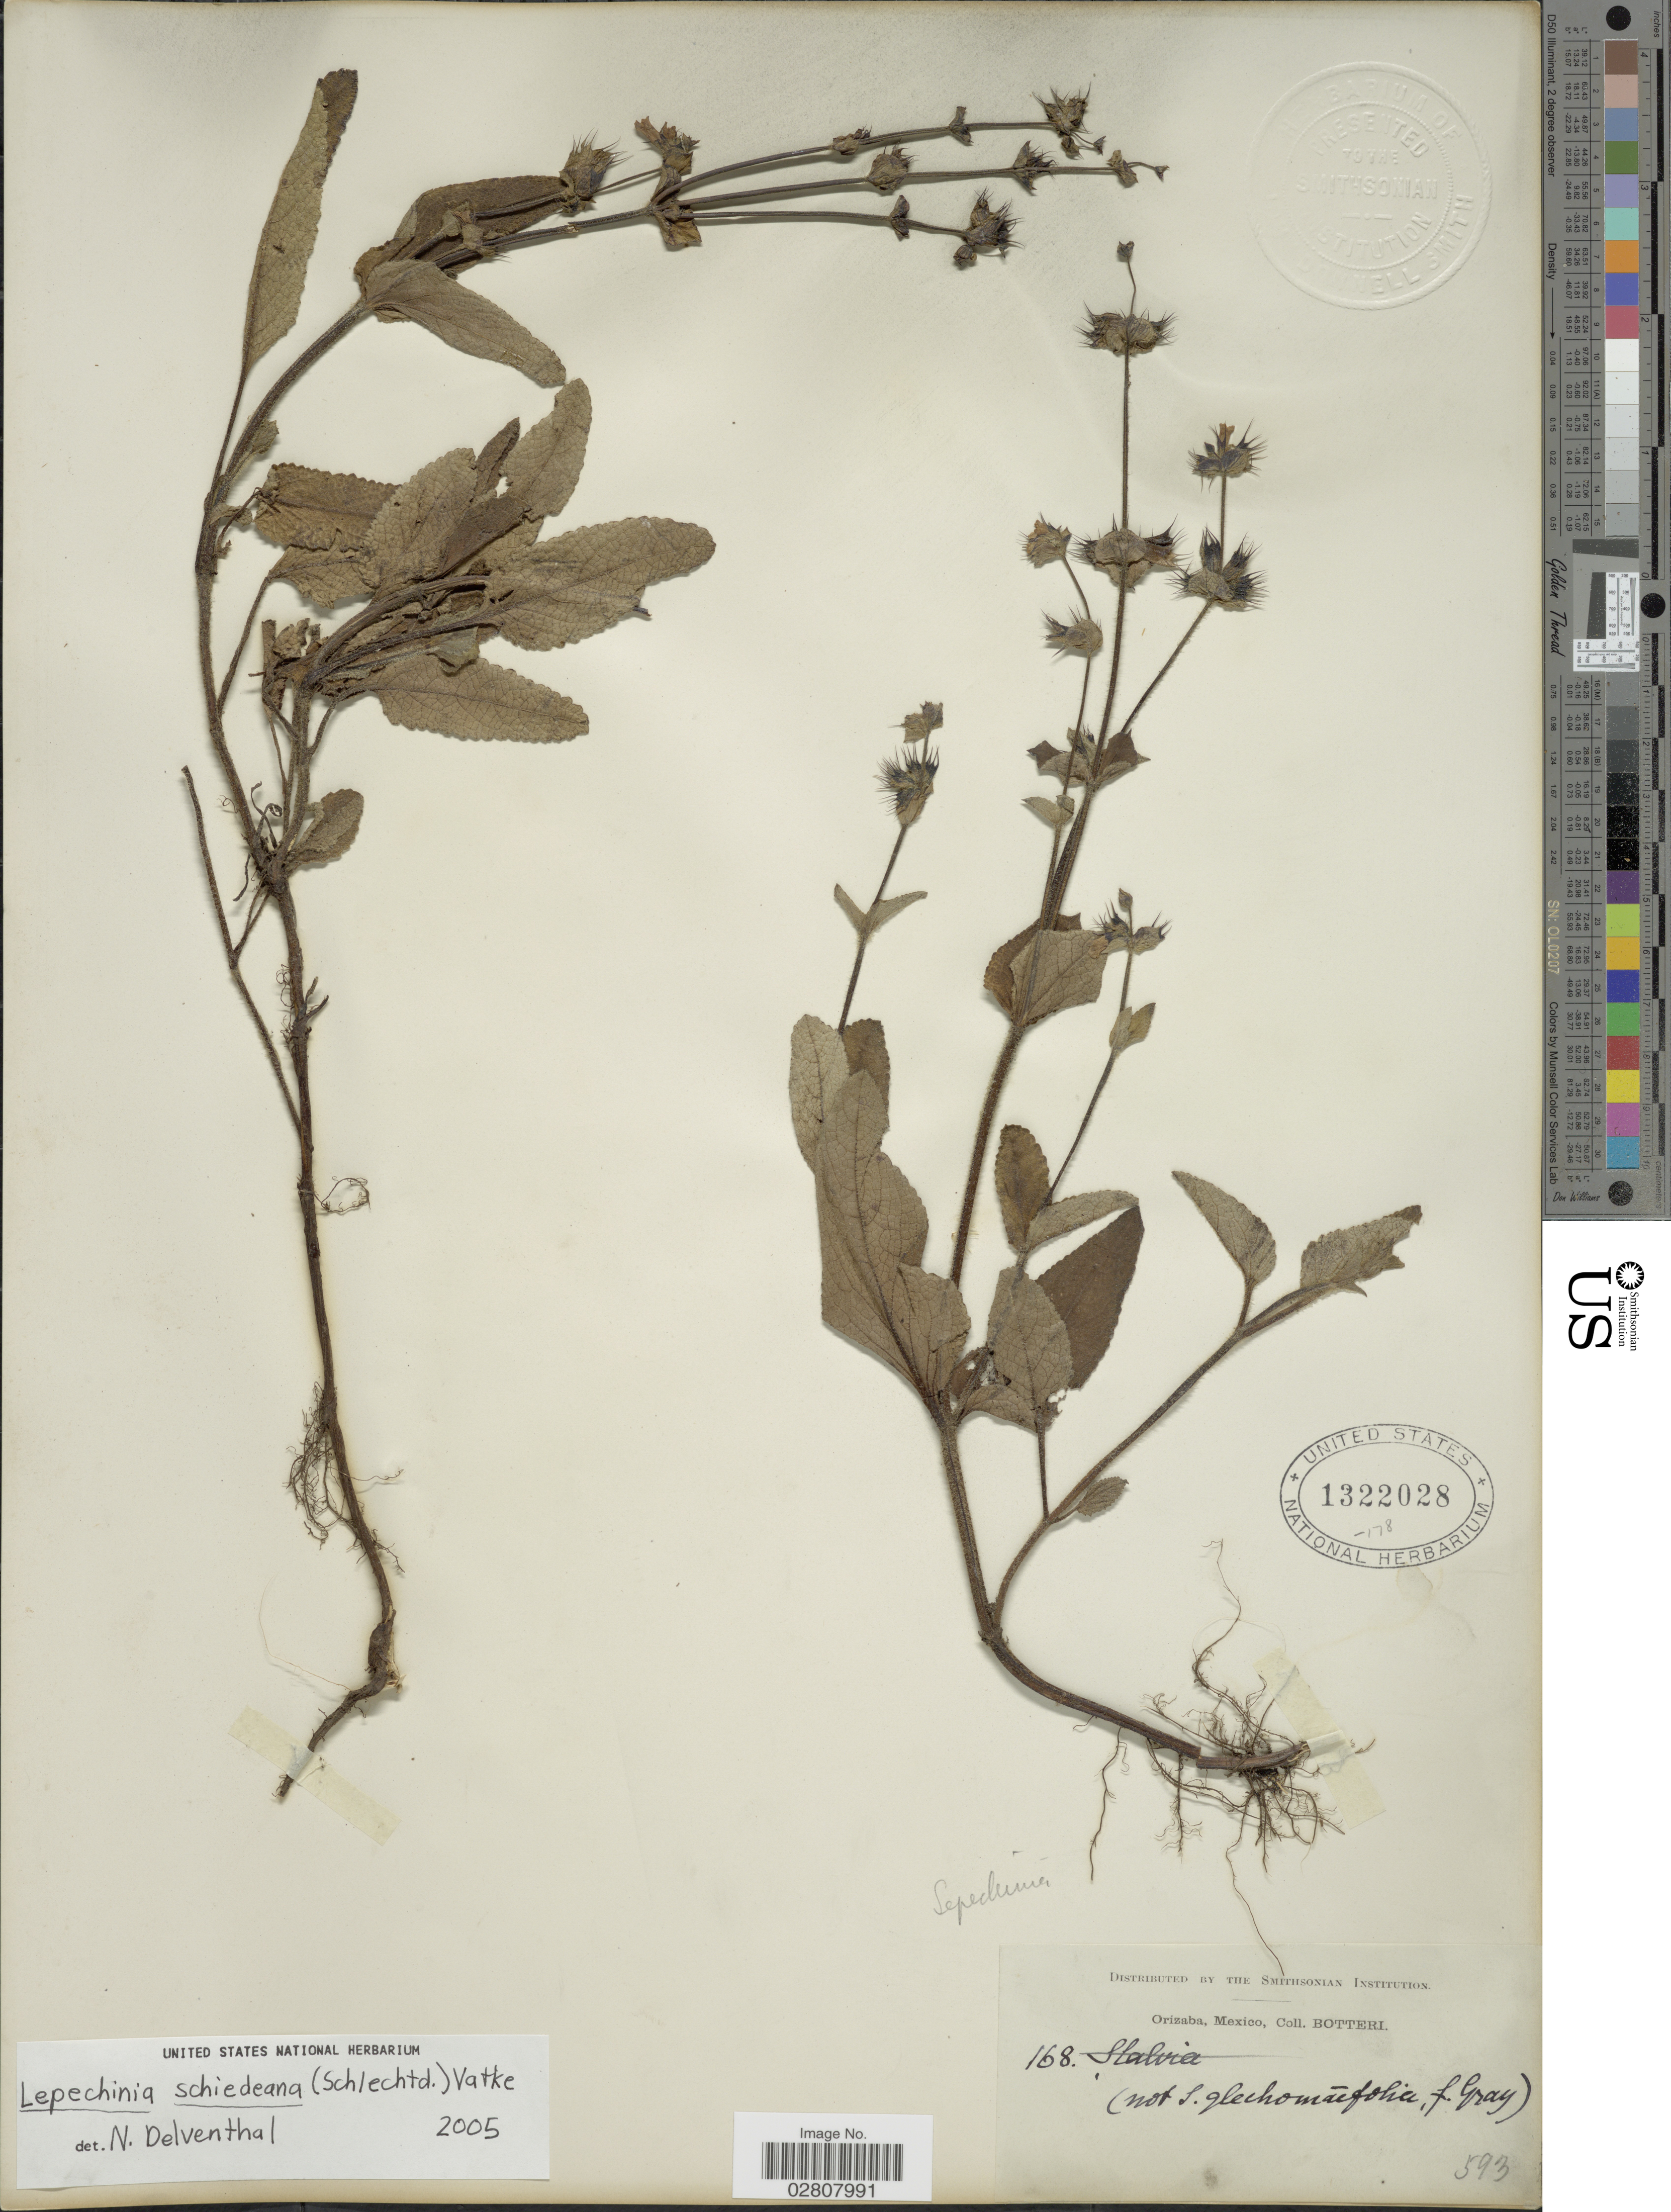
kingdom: Plantae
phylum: Tracheophyta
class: Magnoliopsida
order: Lamiales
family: Lamiaceae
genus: Lepechinia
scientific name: Lepechinia schiedeana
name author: (Schltdl.) Vatke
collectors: -. Botteri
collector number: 168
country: Mexico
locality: Orizaba.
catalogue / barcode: US 1322028